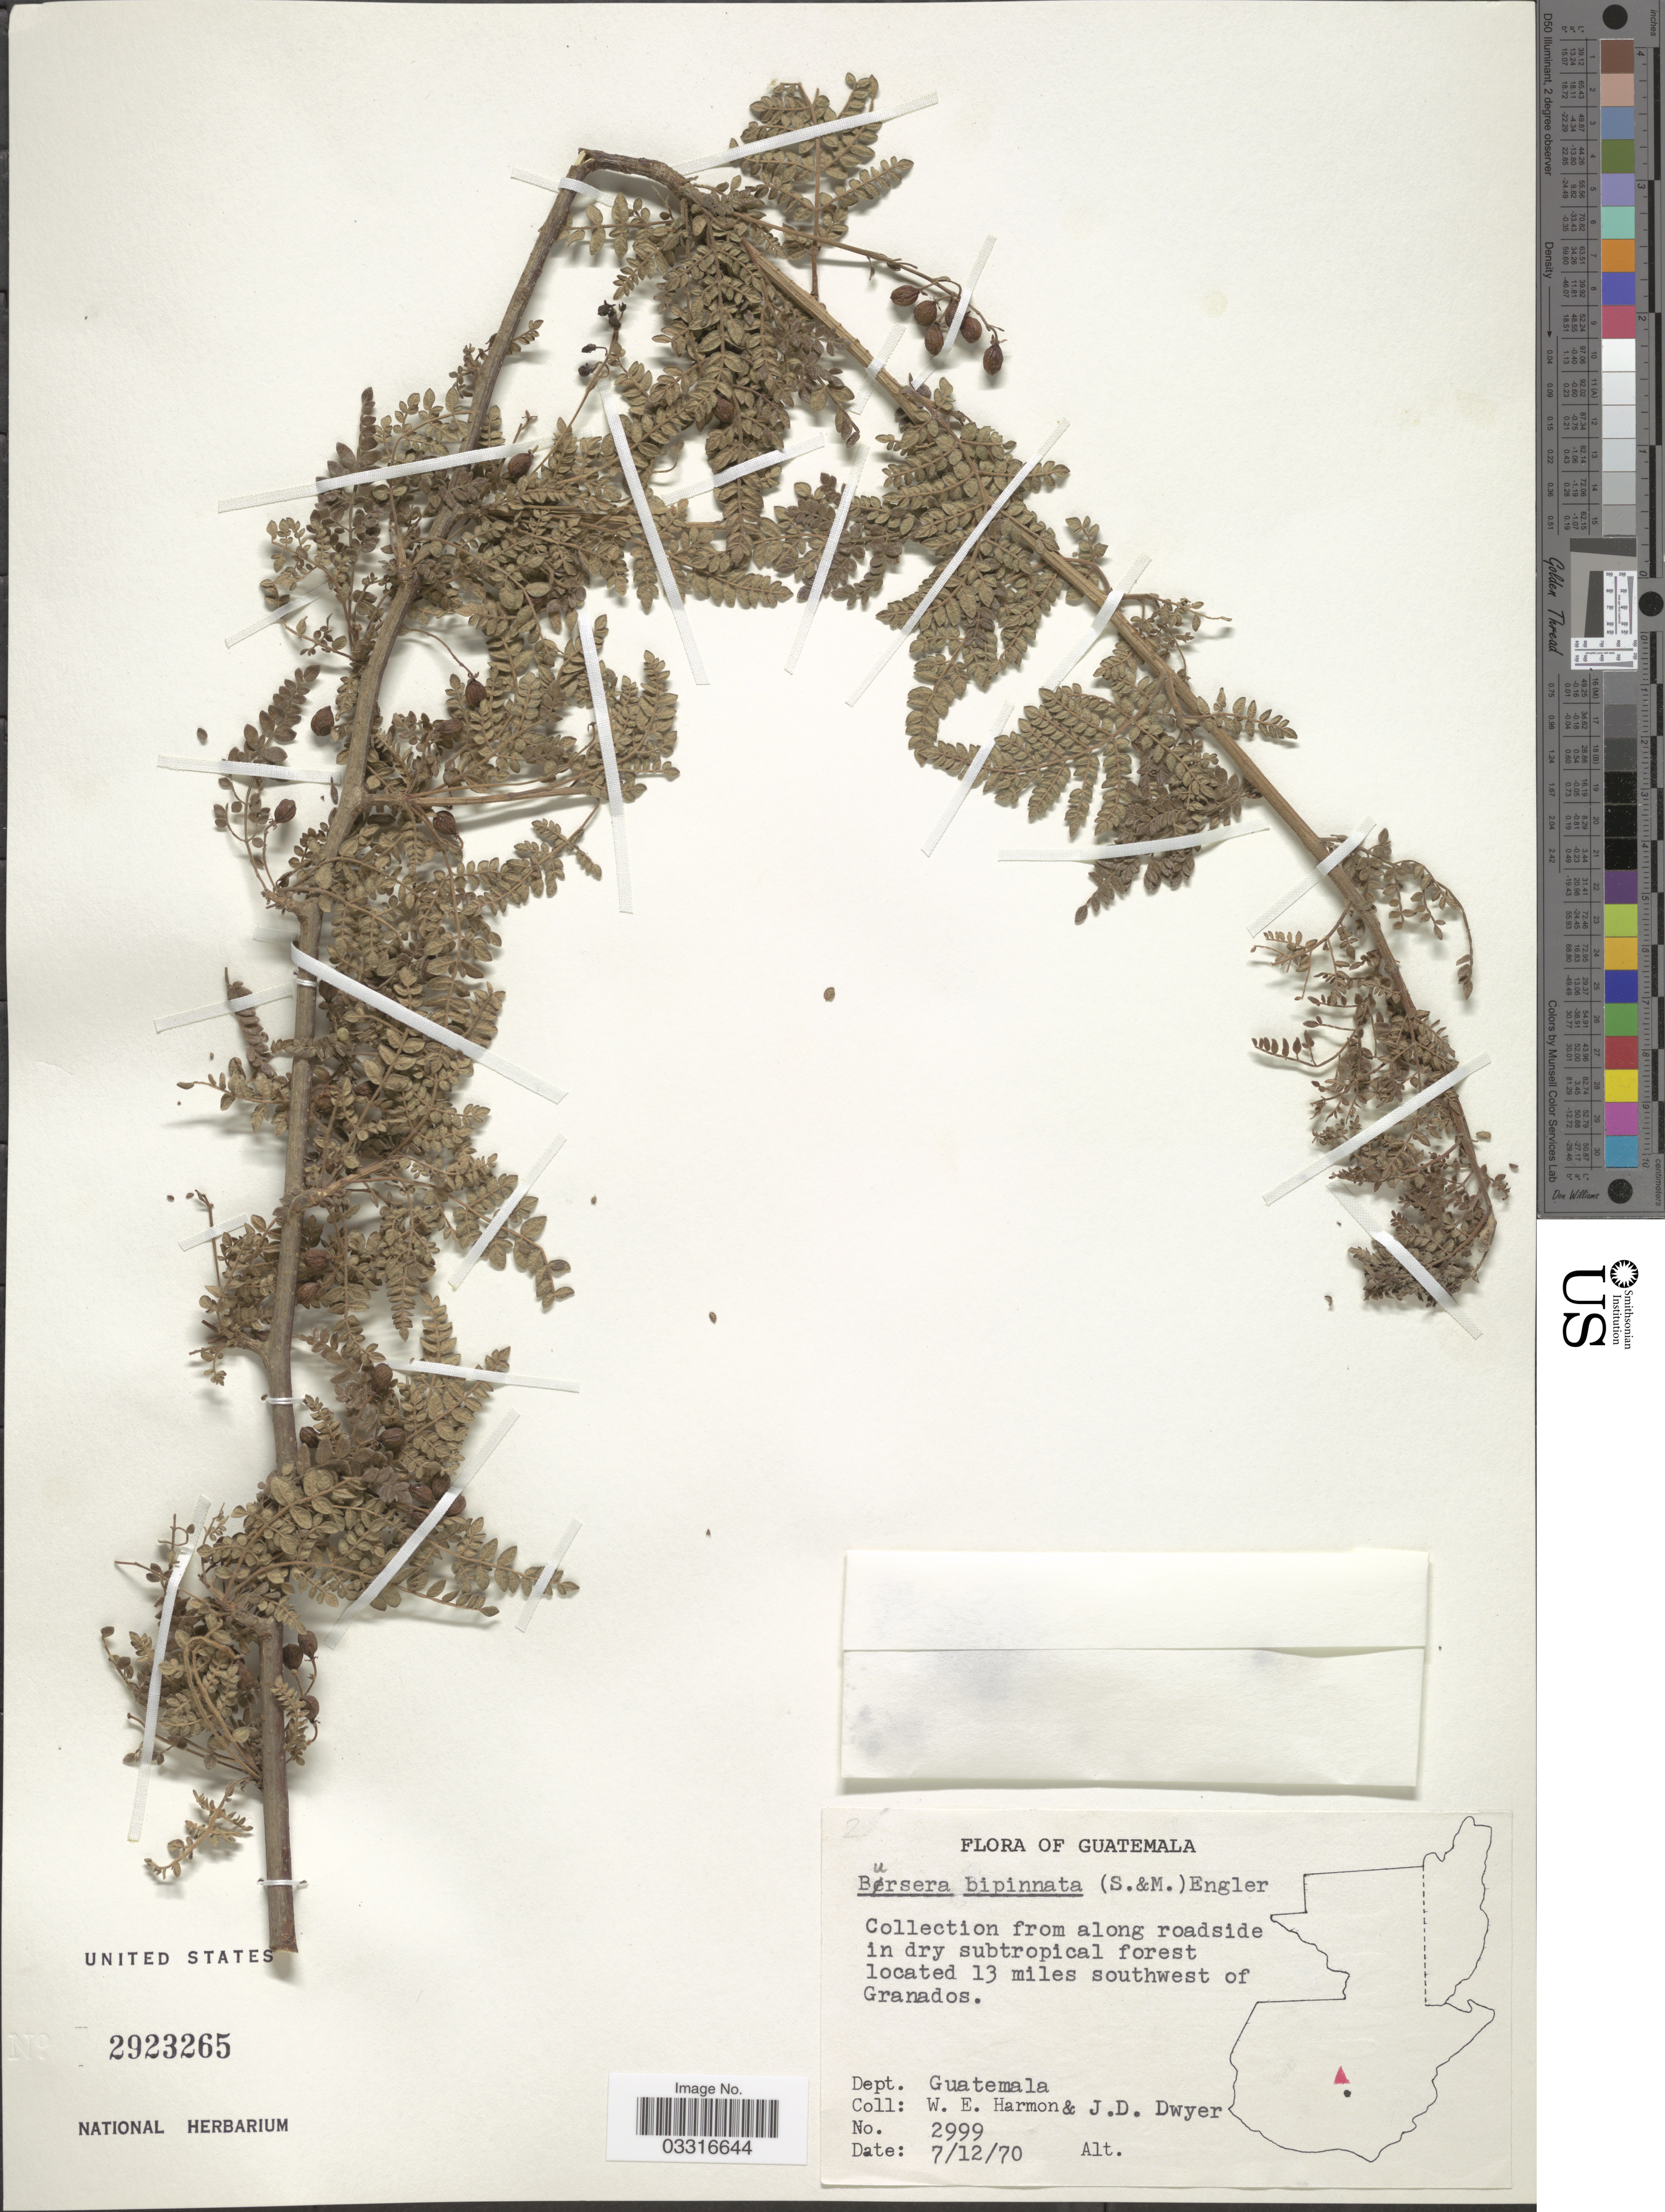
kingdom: Plantae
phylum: Tracheophyta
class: Magnoliopsida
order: Sapindales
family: Burseraceae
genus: Bursera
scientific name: Bursera bipinnata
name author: Engl.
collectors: W. E. Harmon & J. D. Dwyer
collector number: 2999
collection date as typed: Transcribed d/m/y: 7/12/70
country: Guatemala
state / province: Guatemala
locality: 13 miles southwest of Granados, Dept. Guatemala.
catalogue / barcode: US 2923265